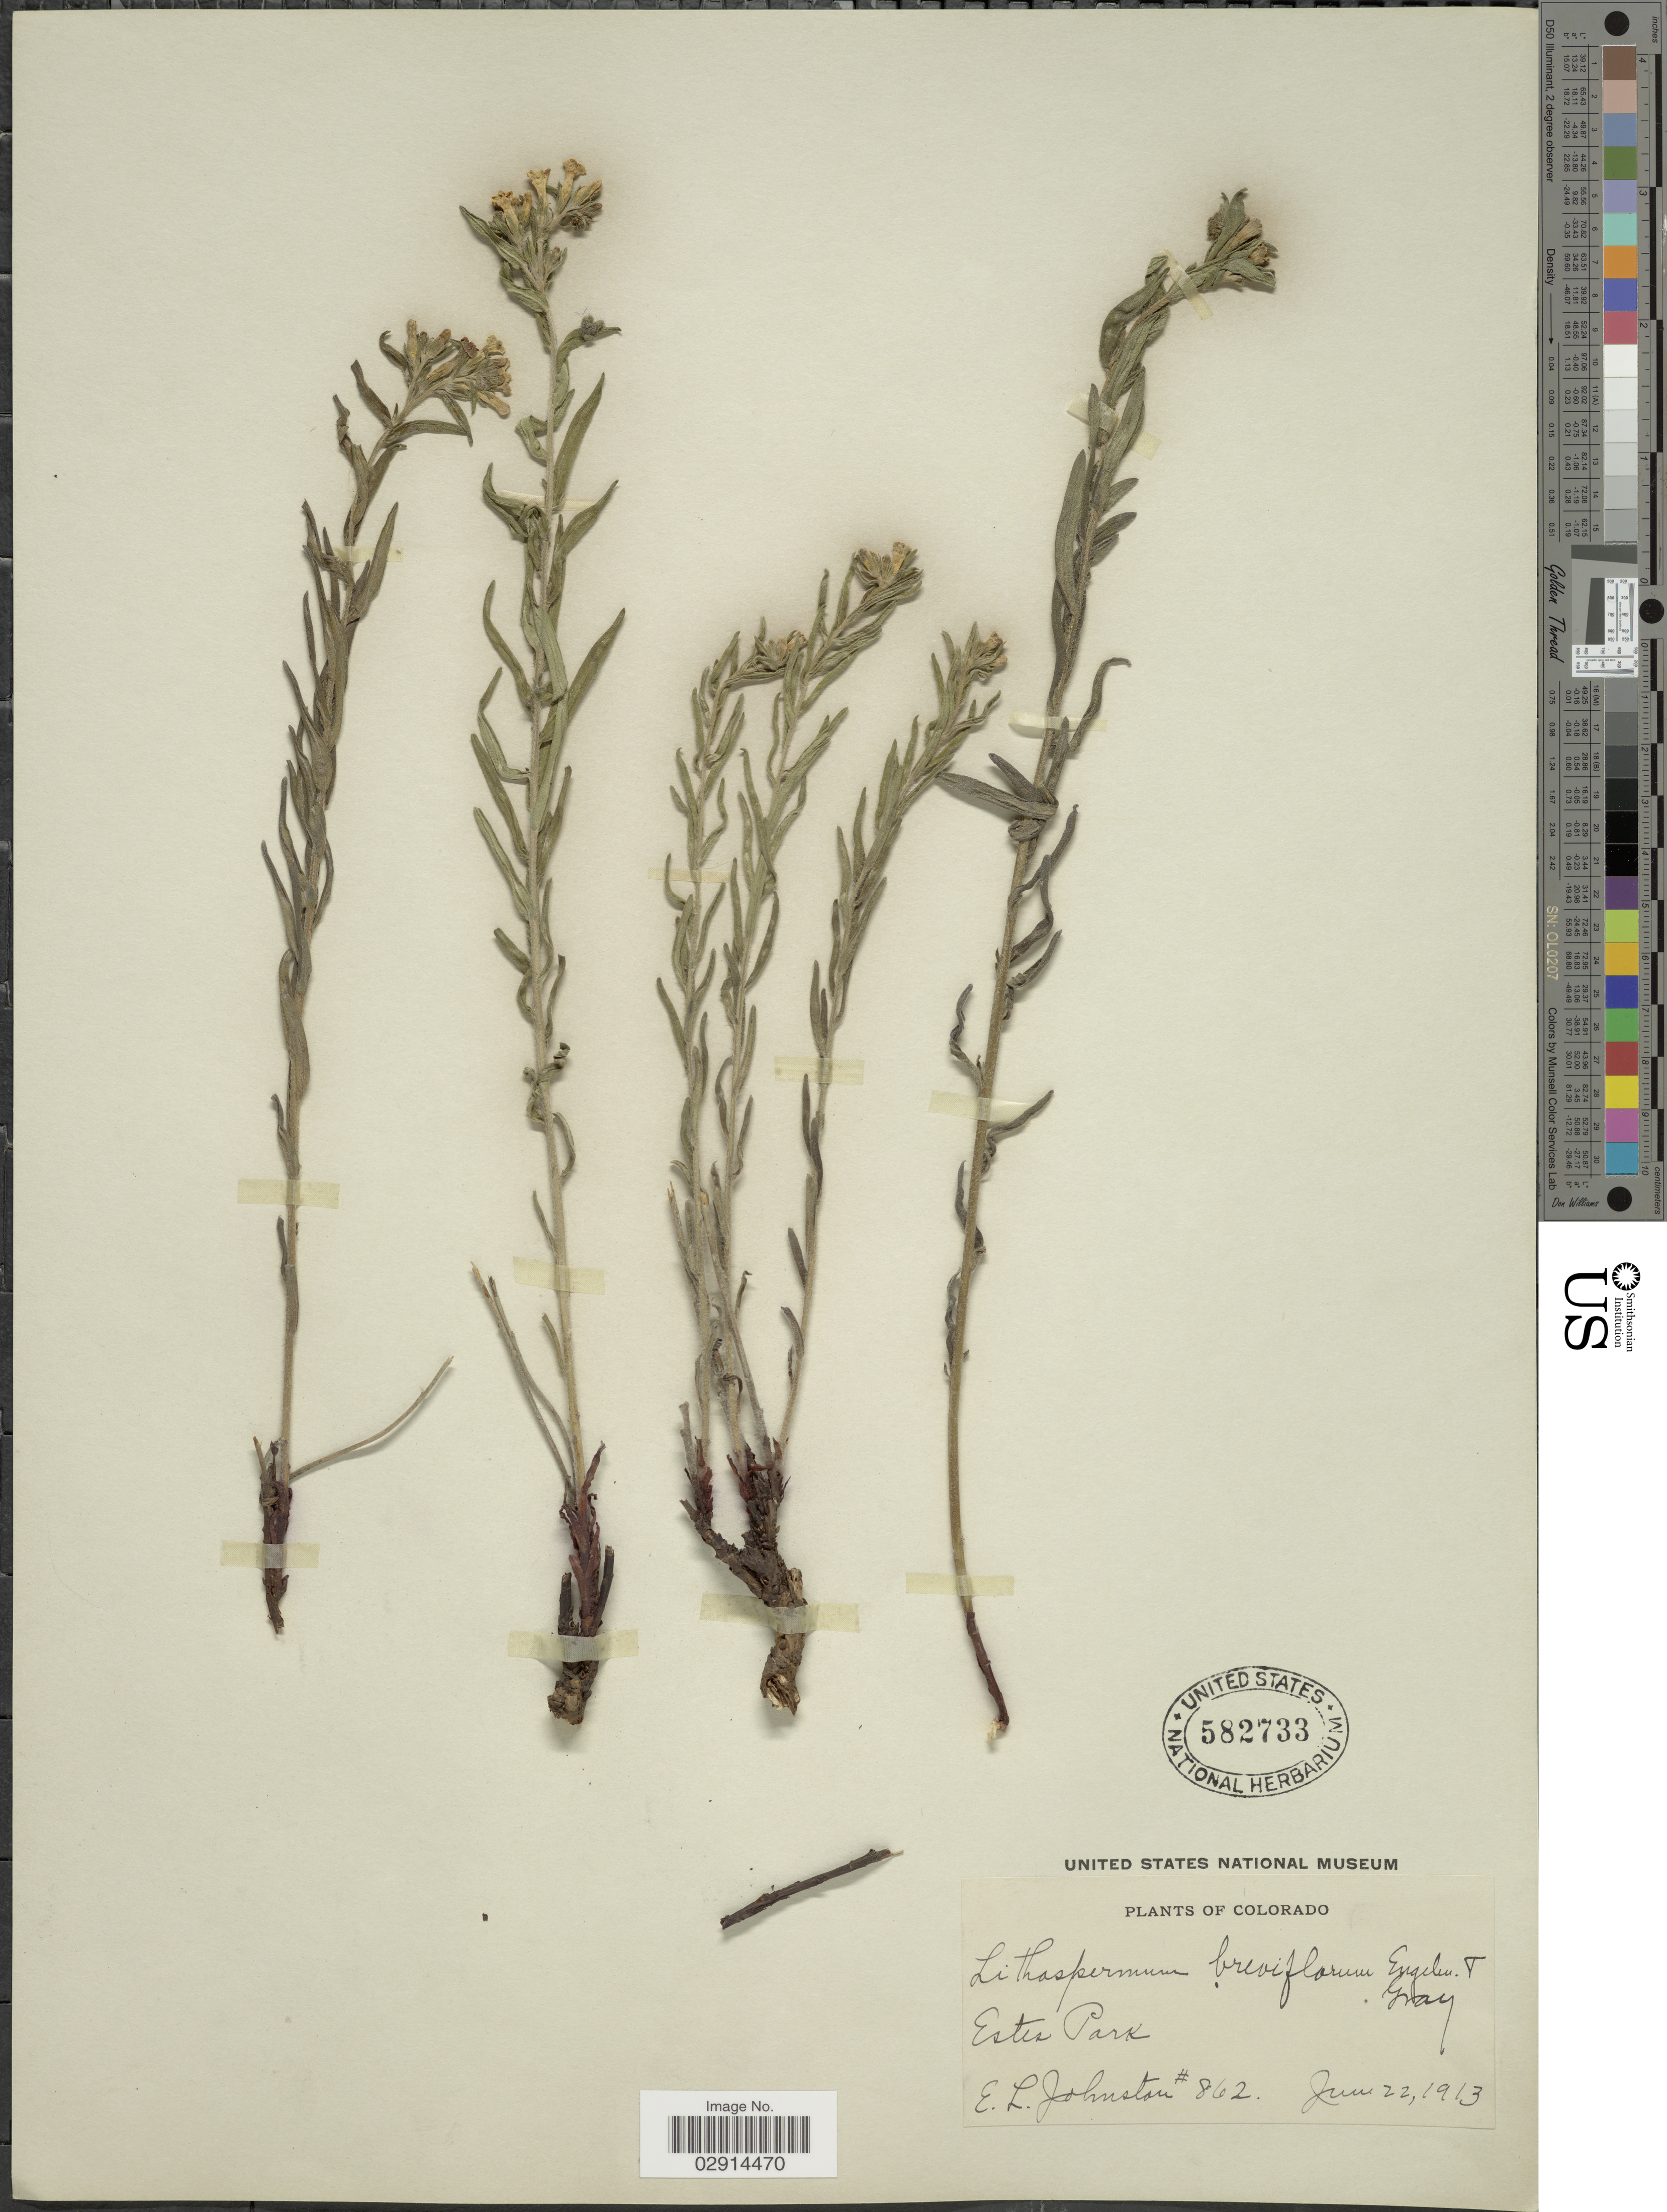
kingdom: Plantae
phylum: Tracheophyta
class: Magnoliopsida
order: Boraginales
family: Boraginaceae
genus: Lithospermum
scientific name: Lithospermum multiflorum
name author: Torr. ex A. Gray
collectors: E. L. Johnston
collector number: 862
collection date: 1913-06-22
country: United States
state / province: Colorado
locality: Estes Park.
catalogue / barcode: US 582733